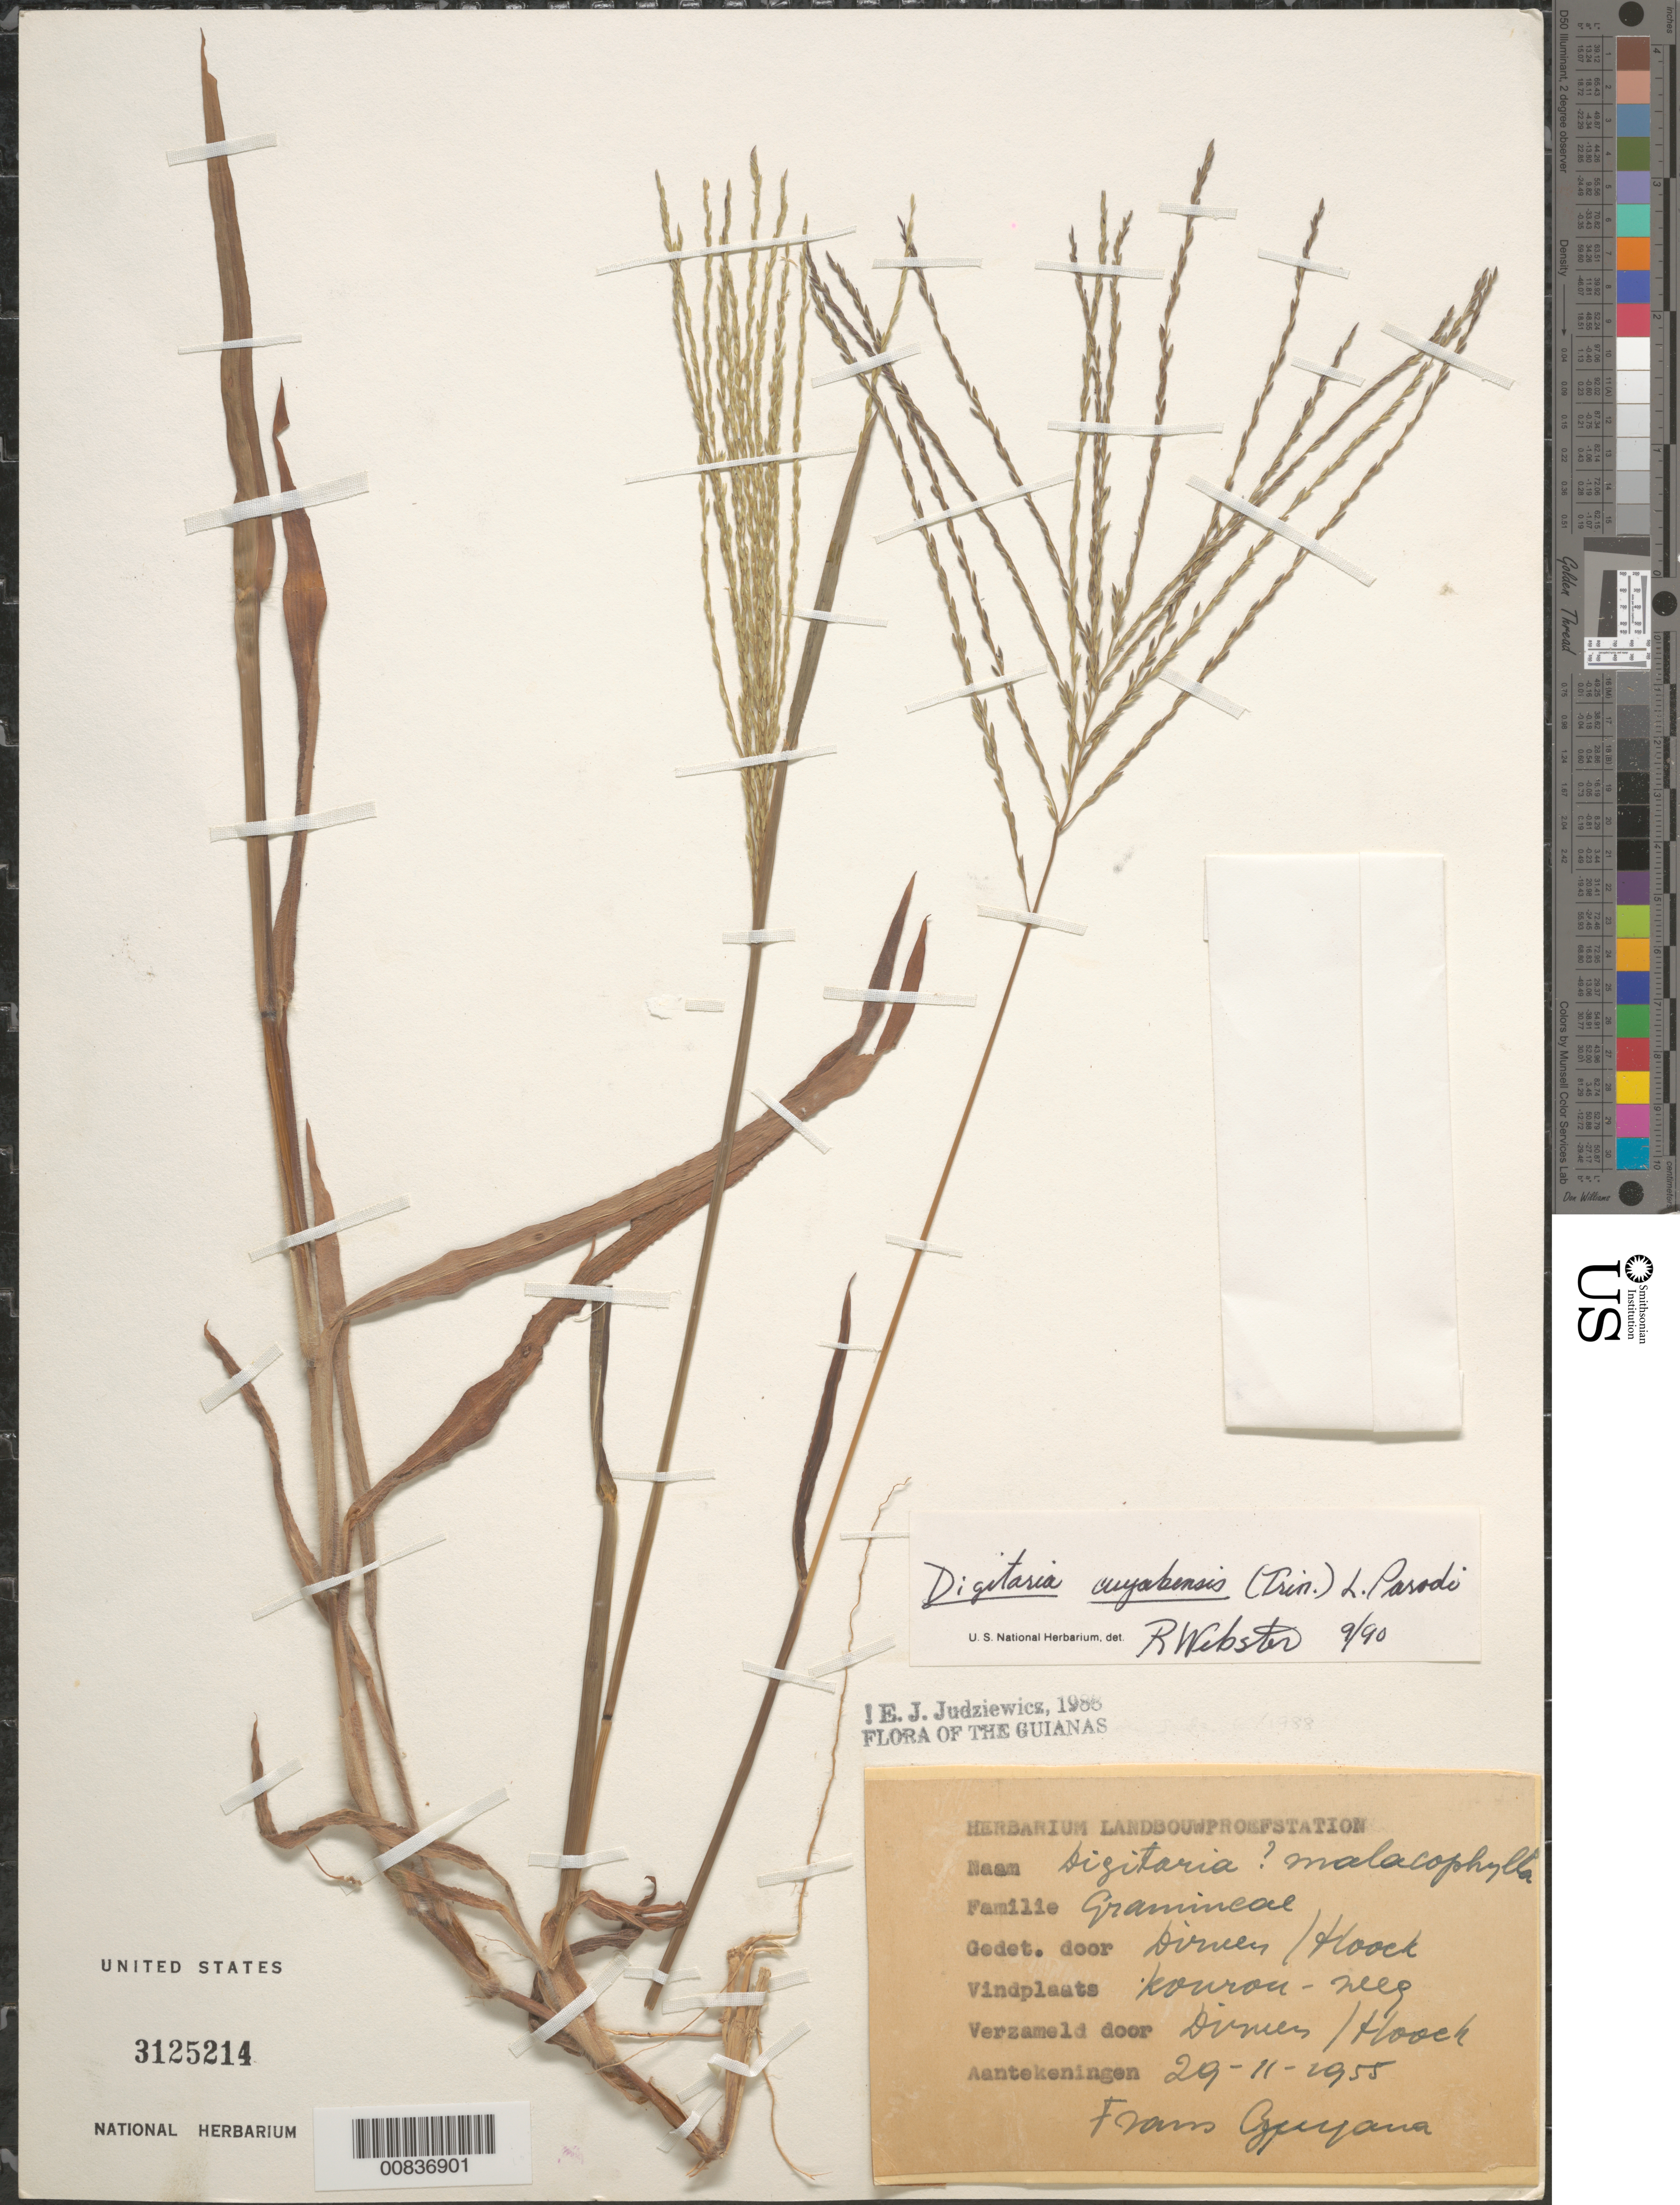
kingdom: Plantae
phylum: Tracheophyta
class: Liliopsida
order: Poales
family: Poaceae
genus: Digitaria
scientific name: Digitaria cuyabensis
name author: (Trin.) Parodi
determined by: Webster, R. G.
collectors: J. Dirven & J. Hoock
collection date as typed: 29-Nov-55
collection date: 1955-11-29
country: French Guiana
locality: Kourou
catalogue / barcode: US 3125214